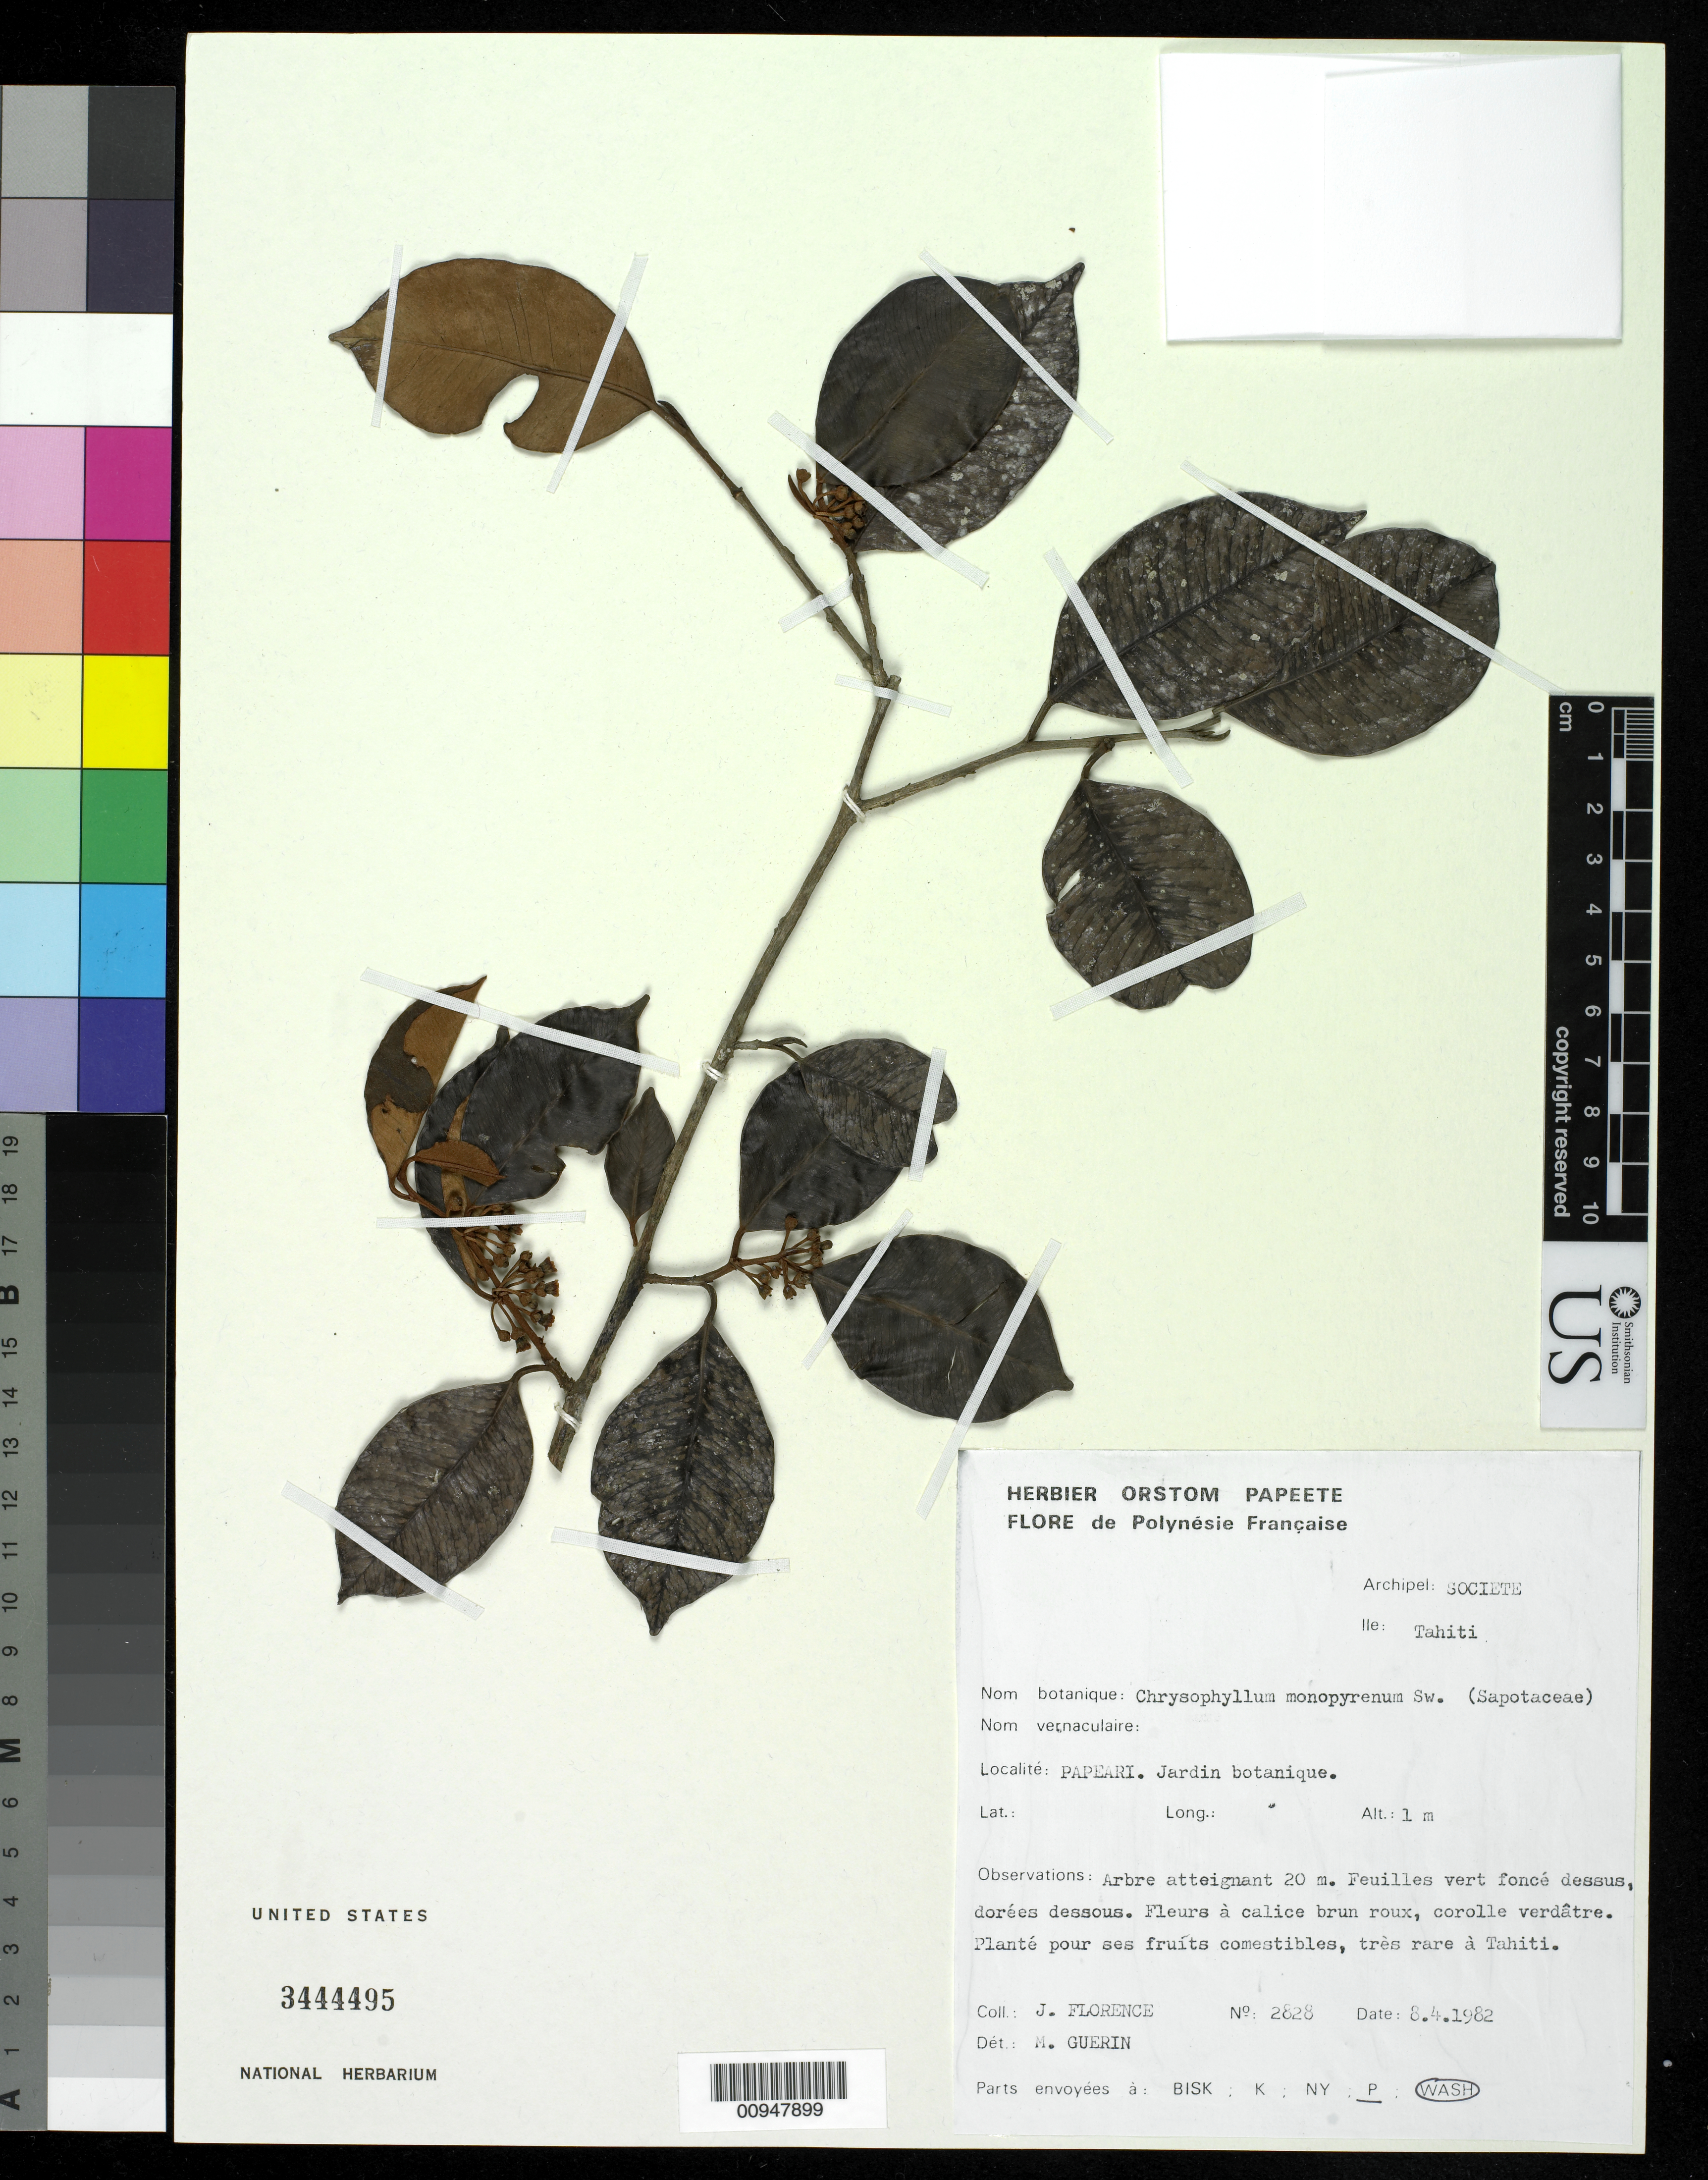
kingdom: Plantae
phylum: Tracheophyta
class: Magnoliopsida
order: Ericales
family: Sapotaceae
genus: Chrysophyllum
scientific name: Chrysophyllum monopyrenum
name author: Sw.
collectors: J. Florence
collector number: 2828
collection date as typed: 08 Apr 1982 or 04 Aug 1982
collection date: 1982-04-08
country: French Polynesia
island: Tahiti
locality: Papeari, botanical garden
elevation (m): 1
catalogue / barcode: US 3444495